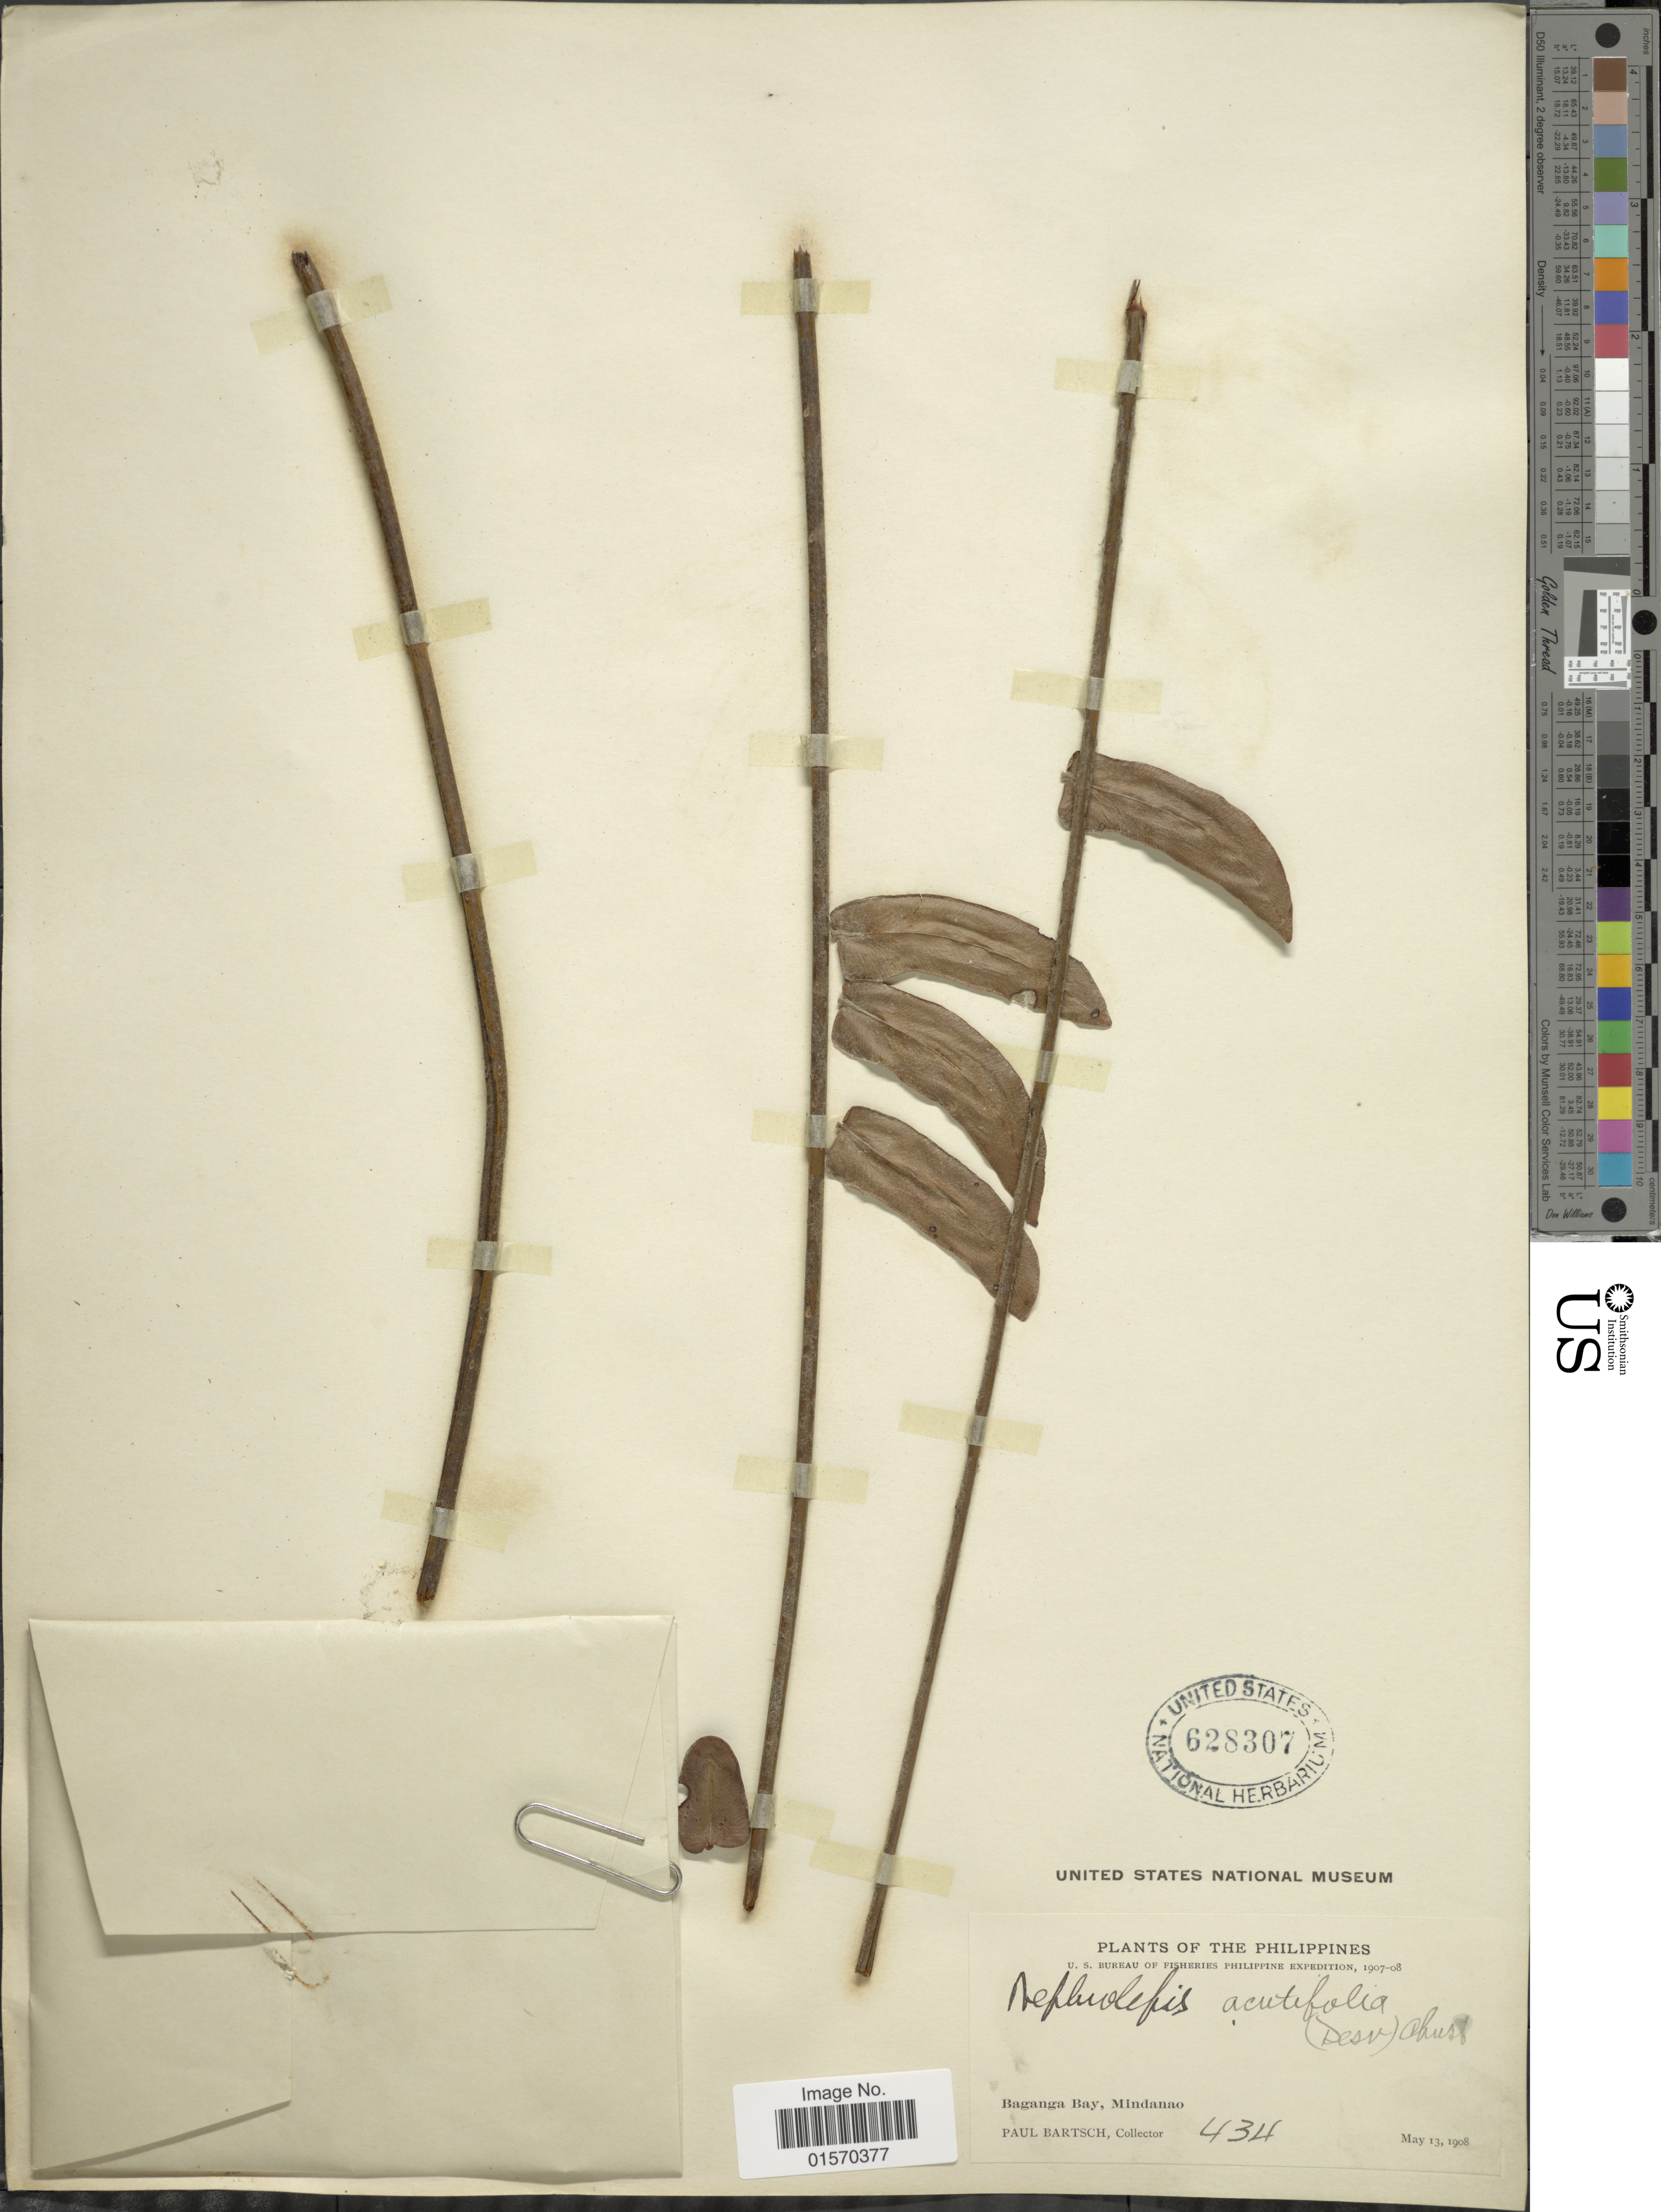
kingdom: Plantae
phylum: Tracheophyta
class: Polypodiopsida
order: Polypodiales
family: Nephrolepidaceae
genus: Nephrolepis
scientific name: Nephrolepis acutifolia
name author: (Desv.) Chr.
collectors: P. Bartsch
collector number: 434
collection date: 1908-05-13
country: Philippines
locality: Baganga Bay, Mindanao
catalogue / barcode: US 628307